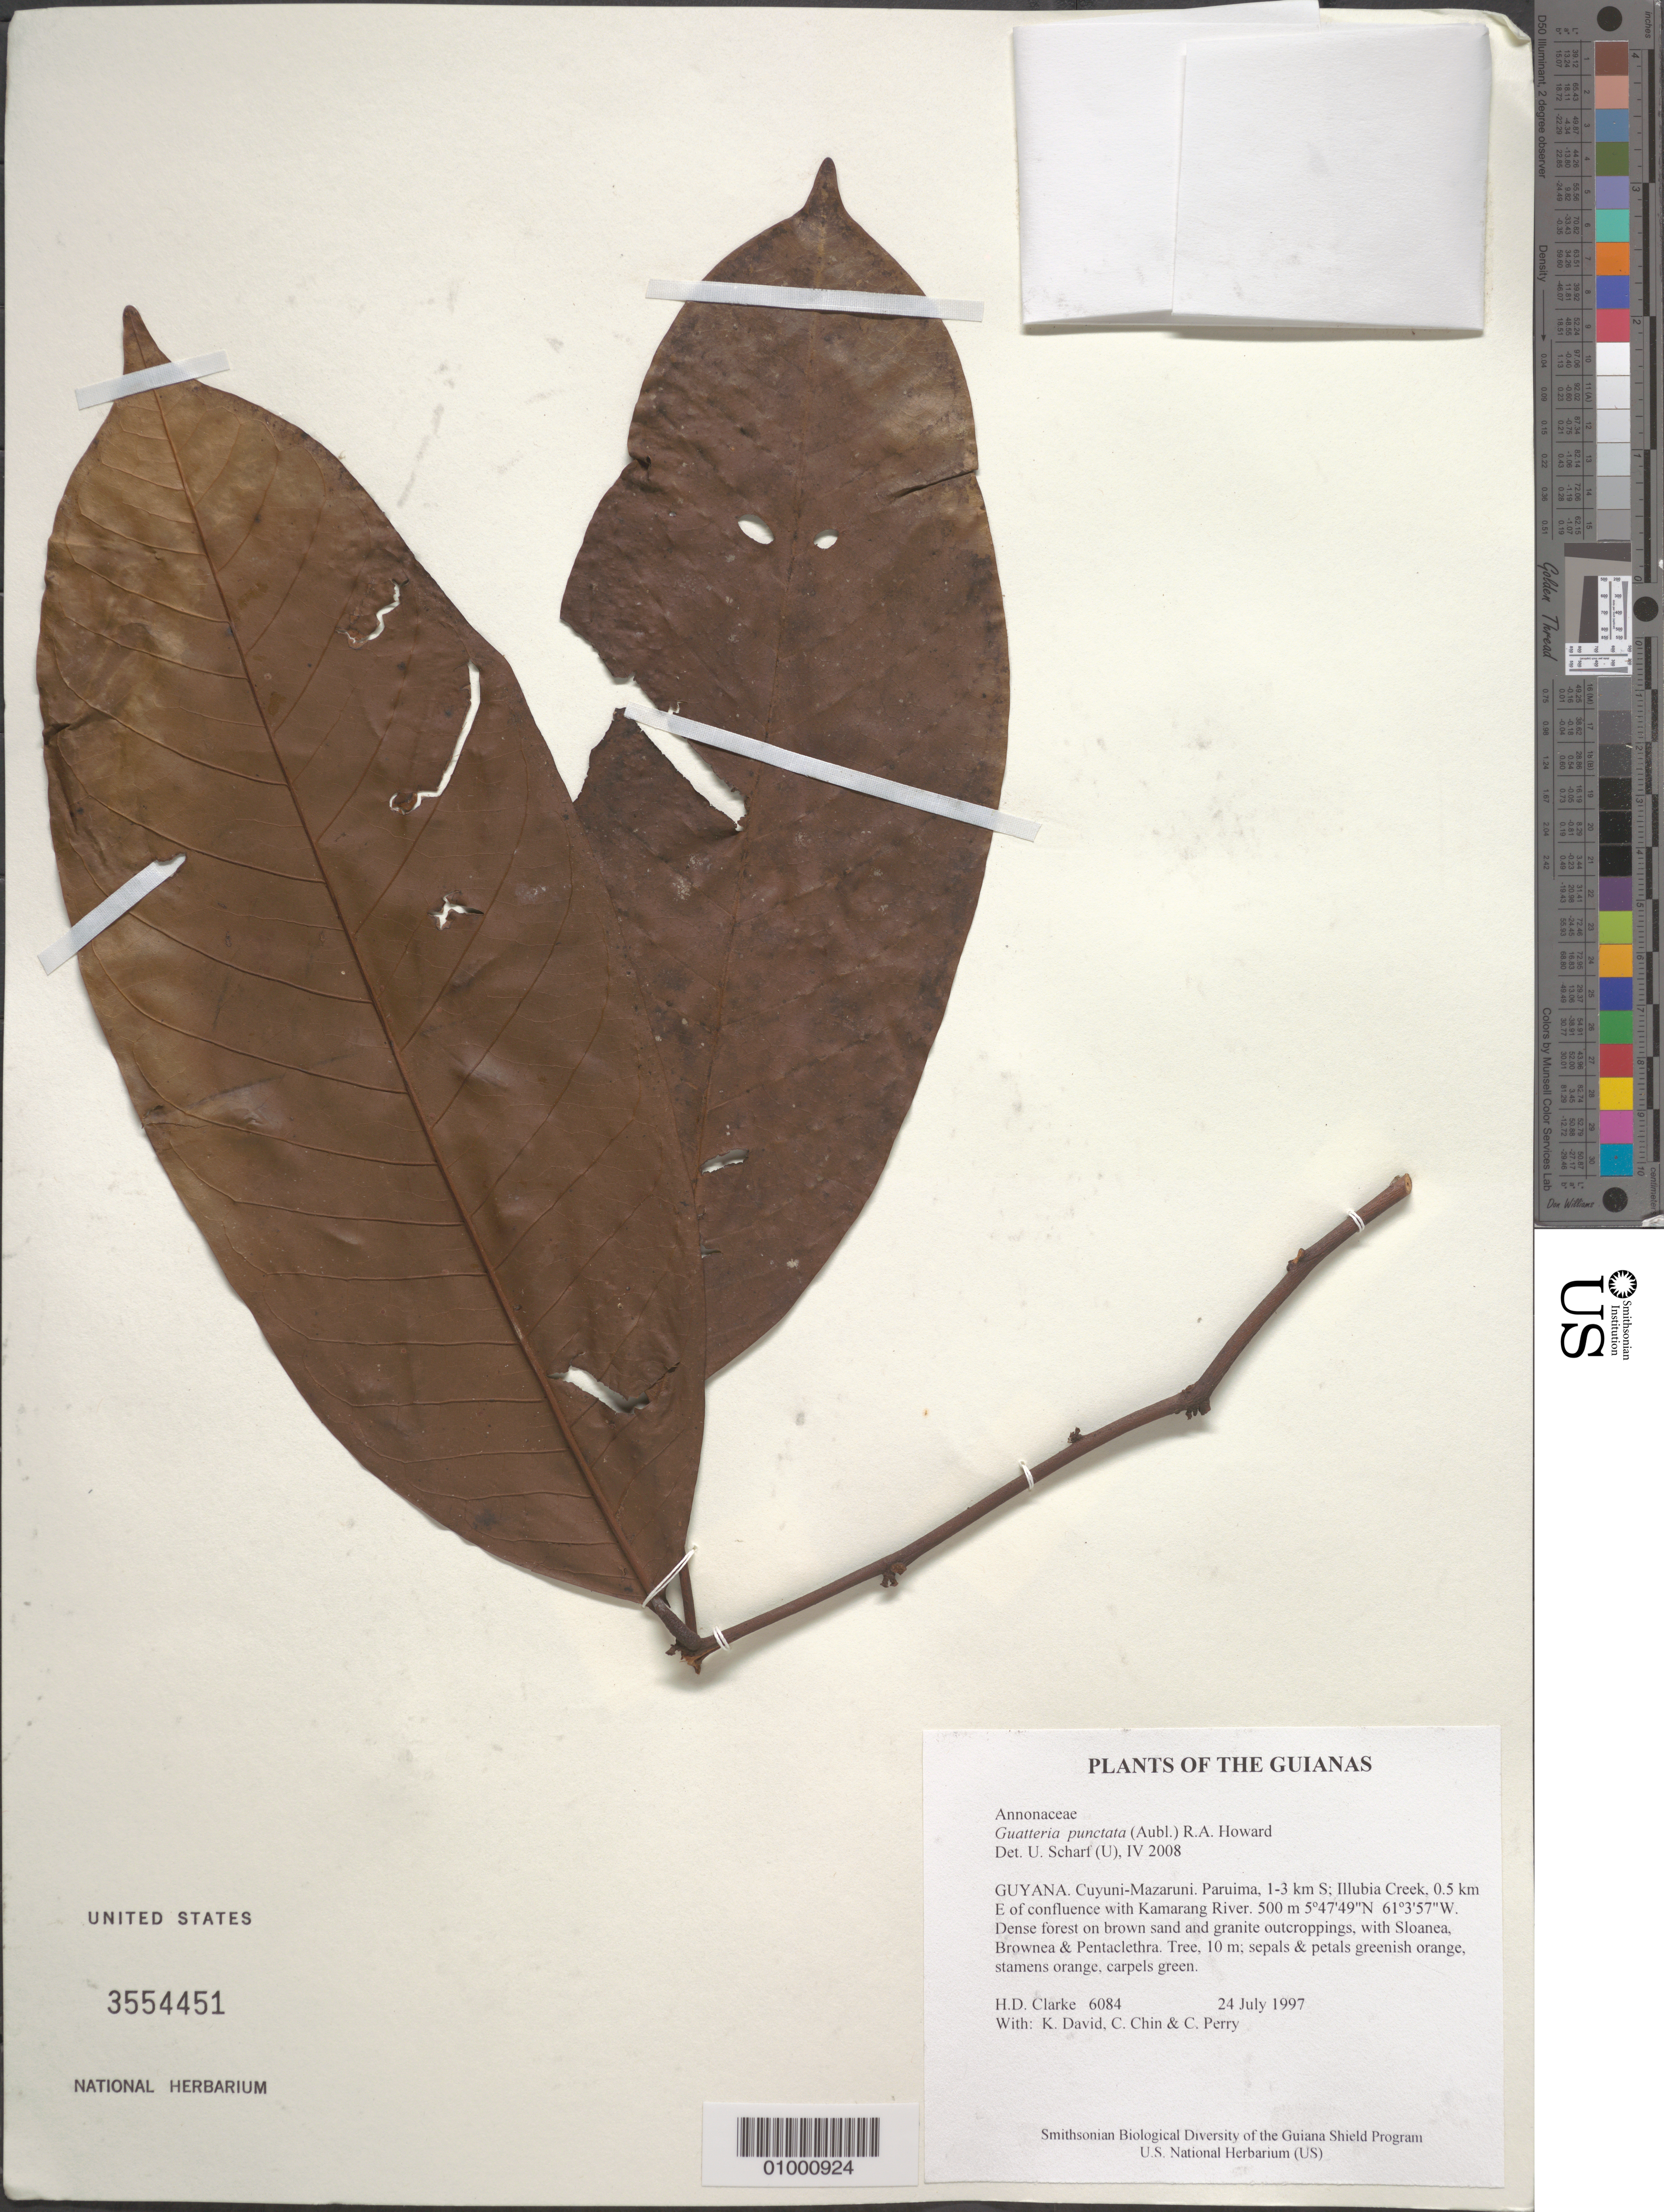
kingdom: Plantae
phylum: Tracheophyta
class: Magnoliopsida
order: Magnoliales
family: Annonaceae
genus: Guatteria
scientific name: Guatteria punctata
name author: (Aubl.) R.A. Howard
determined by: Scharf, U.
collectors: H. D. Clarke, K. David, C. Chin & C. Perry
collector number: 6084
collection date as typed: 24 July 1997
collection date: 1997-07-24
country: Guyana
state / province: Cuyuni-Mazaruni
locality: Paruima, 1-3 km S; Illubia Creek, 0.5 km E of confluence with Kamarang River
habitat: Dense forest on brown sand and granite outcroppings, with Sloanea, Brownea & Pentaclethra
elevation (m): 500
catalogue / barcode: US 3554451